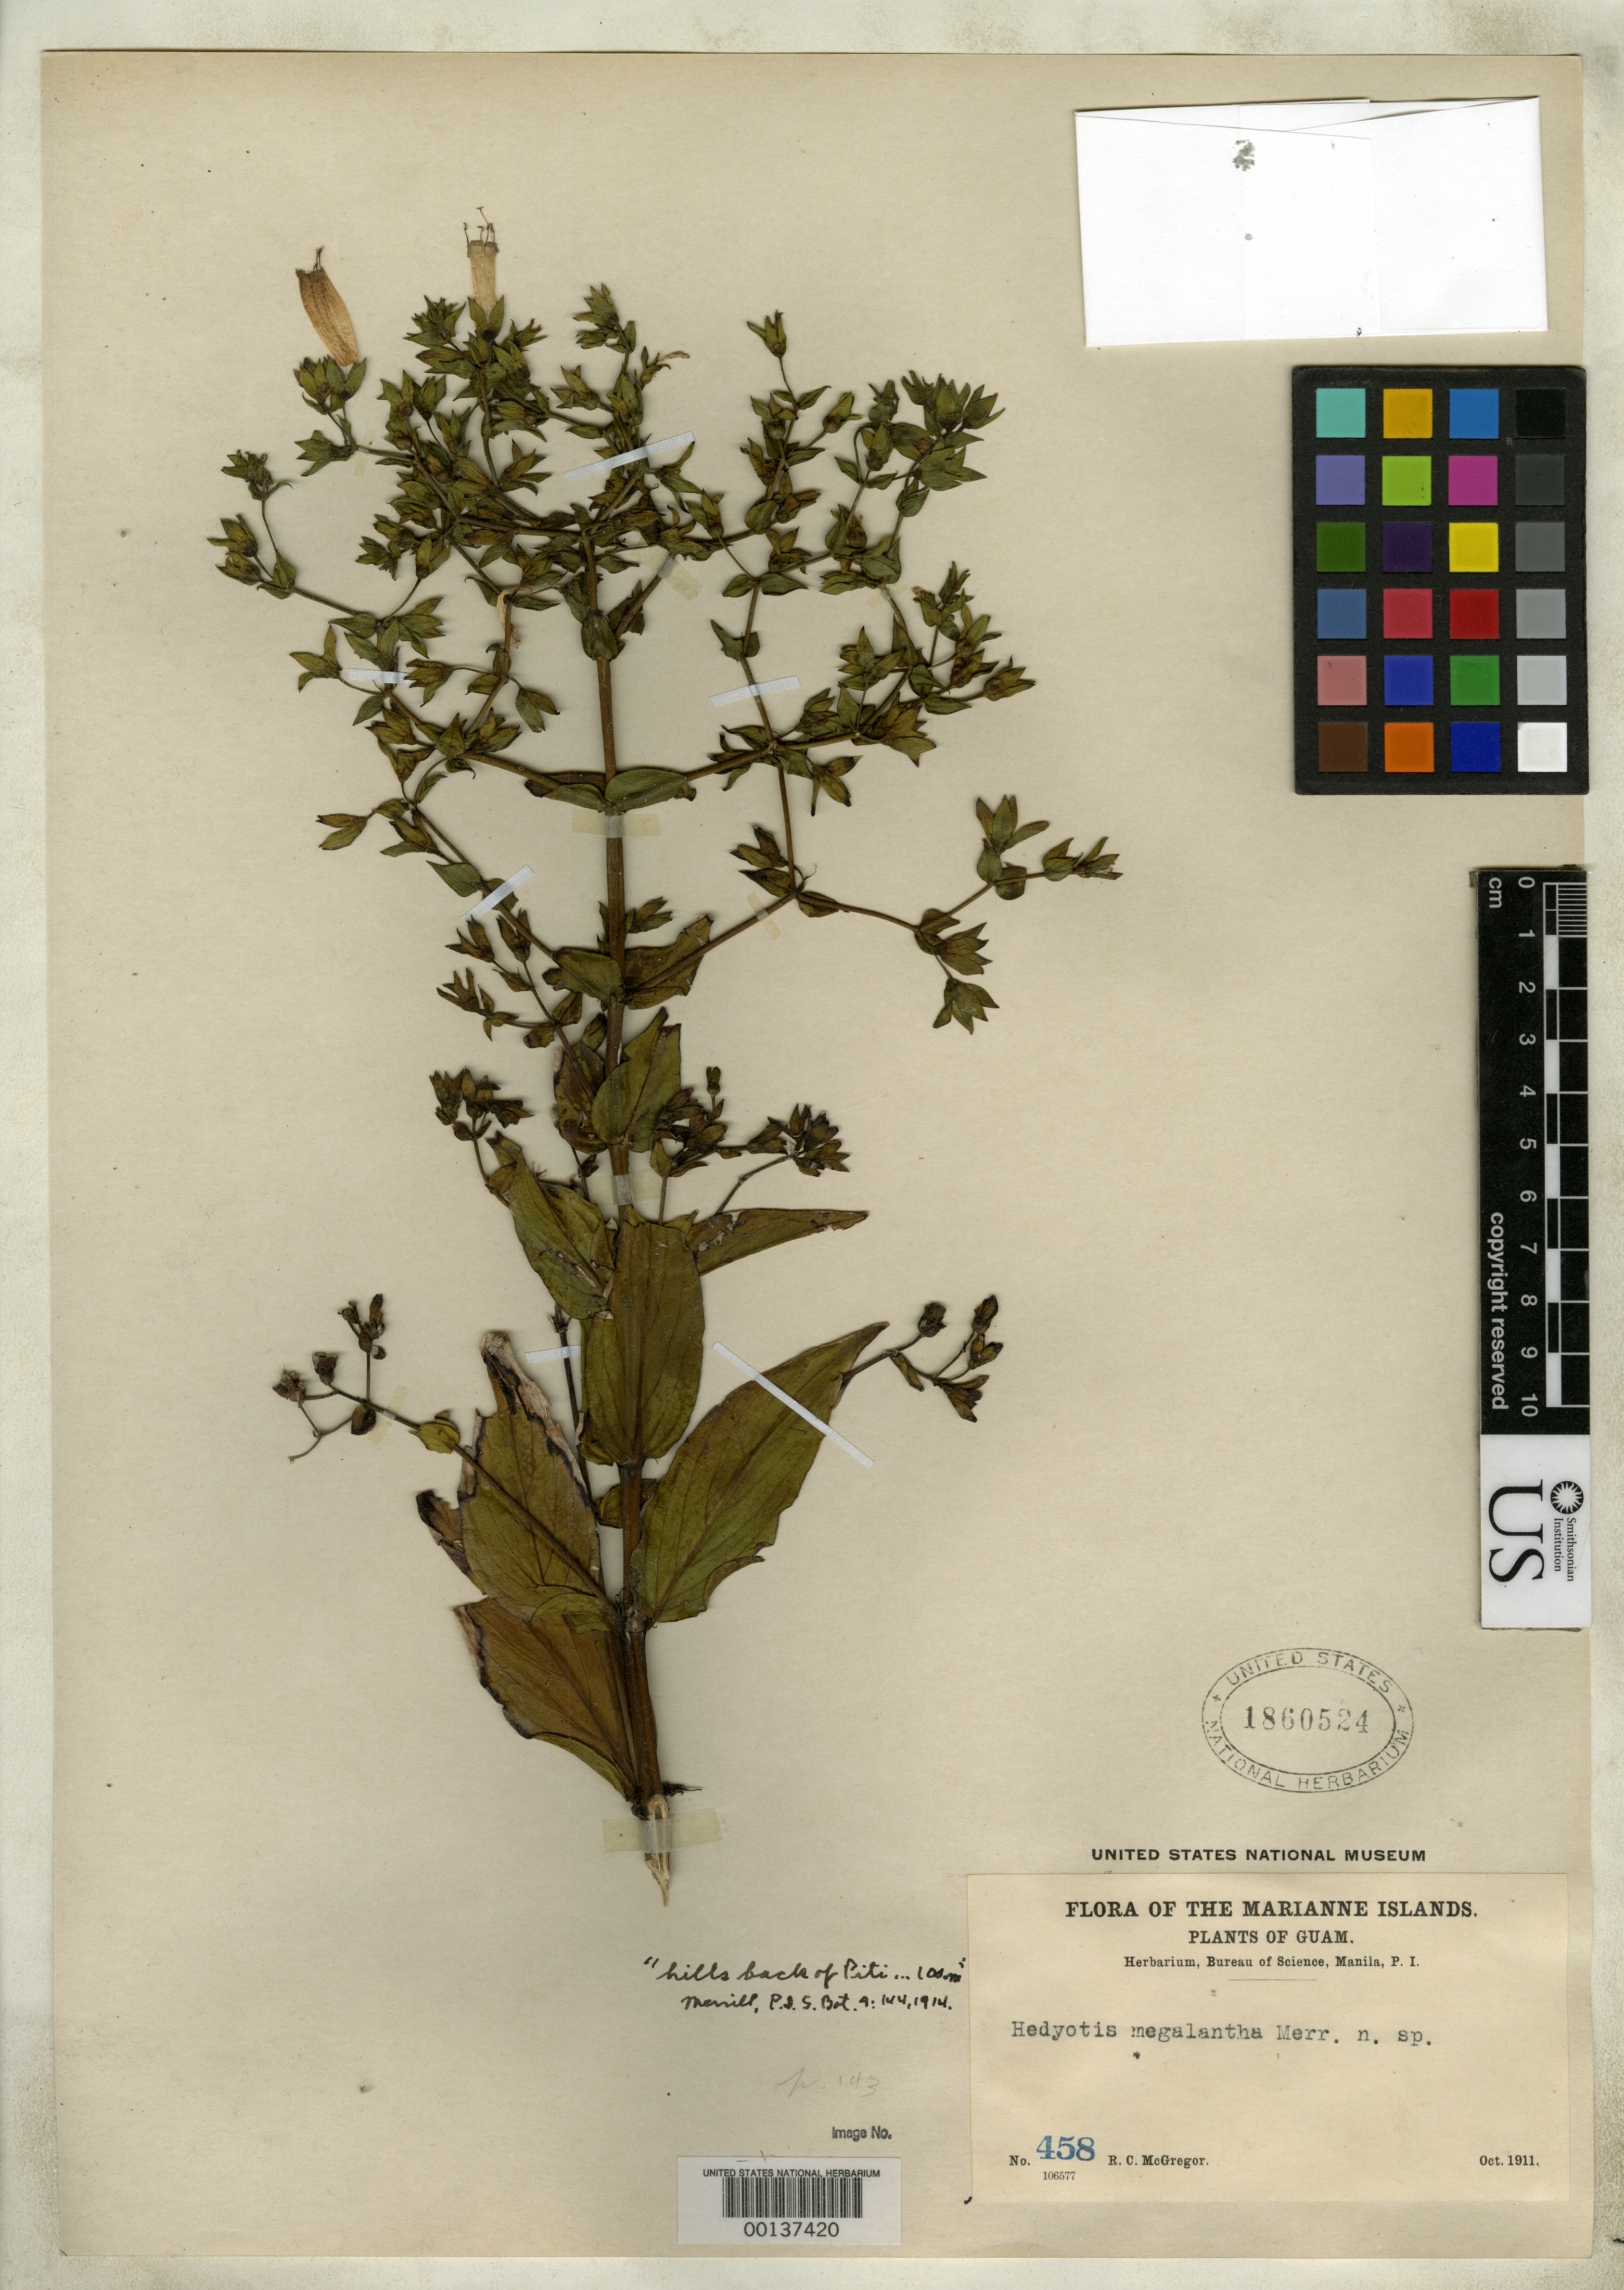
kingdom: Plantae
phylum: Tracheophyta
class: Magnoliopsida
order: Gentianales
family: Rubiaceae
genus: Hedyotis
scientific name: Hedyotis megalantha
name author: Merr.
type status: Isotype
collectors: R. C. McGregor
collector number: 458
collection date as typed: Oct 1911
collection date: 1911-10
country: Guam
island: Guam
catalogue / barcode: US 1860524